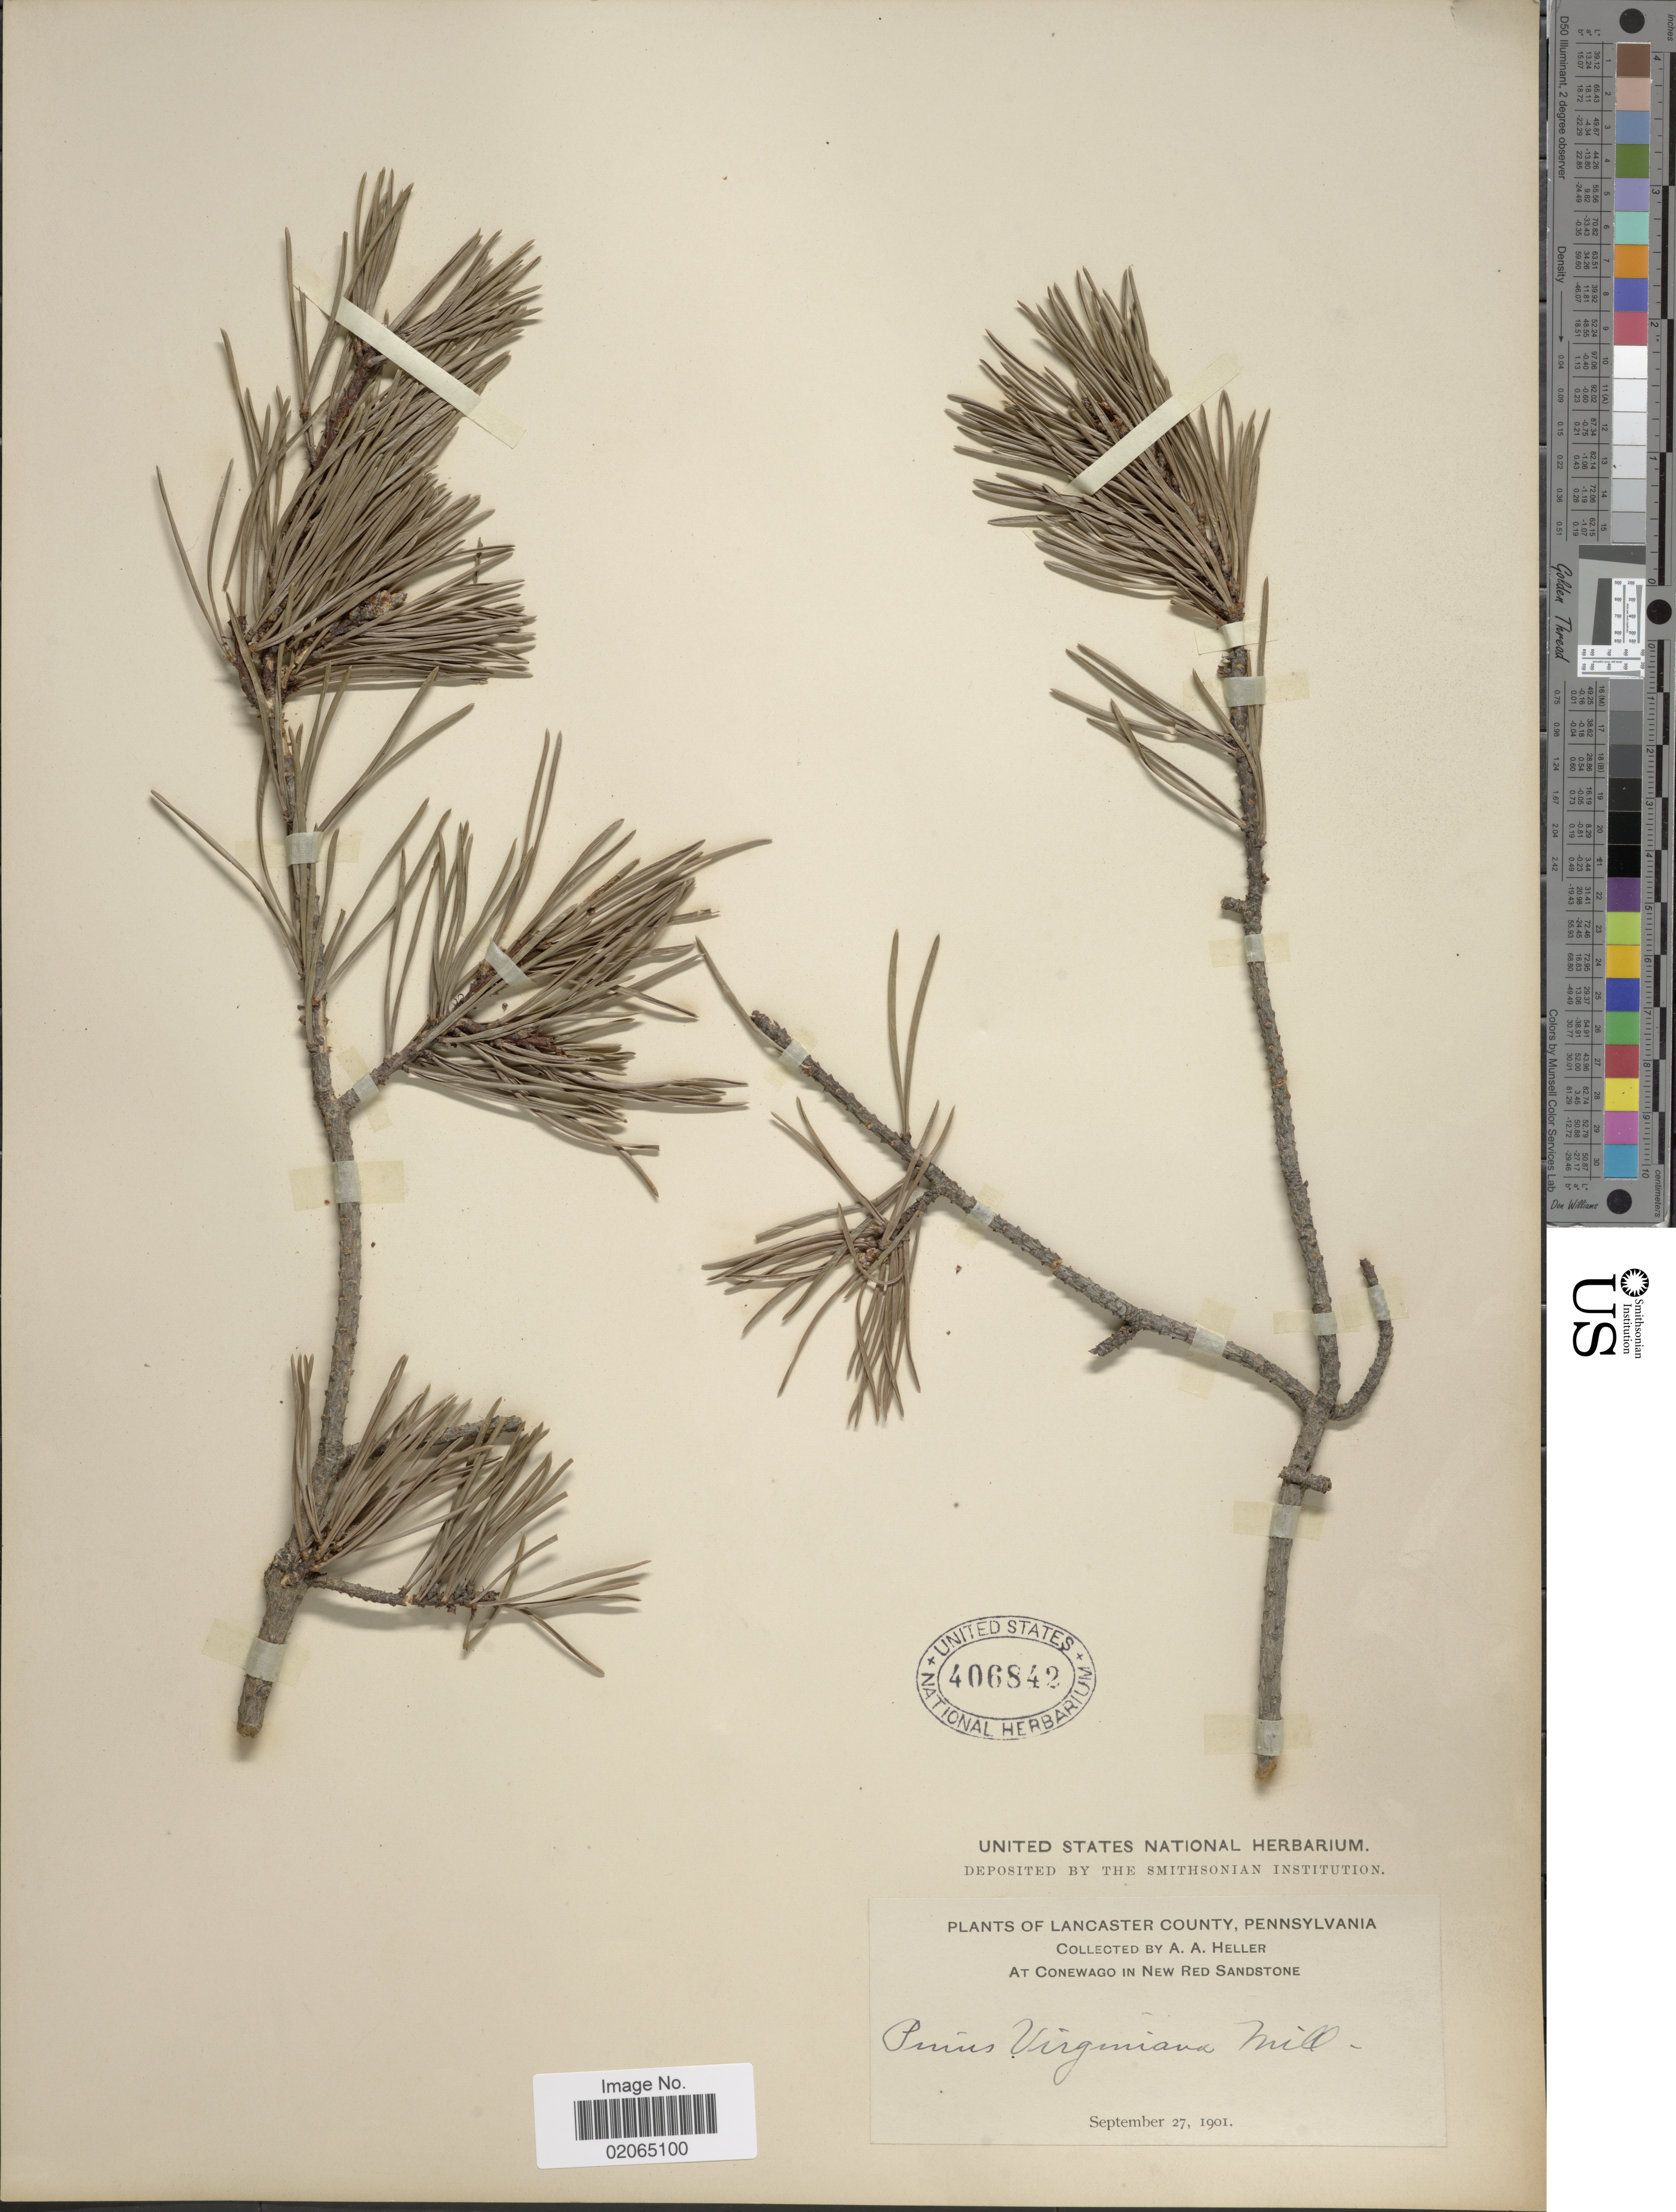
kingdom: Plantae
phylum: Tracheophyta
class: Pinopsida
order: Pinales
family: Pinaceae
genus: Pinus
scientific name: Pinus virginiana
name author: Mill.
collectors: A. A. Heller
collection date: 1901-09-27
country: United States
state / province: Pennsylvania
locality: Lancaster County, At Conewago in New Red Sandstone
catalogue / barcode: US 406842